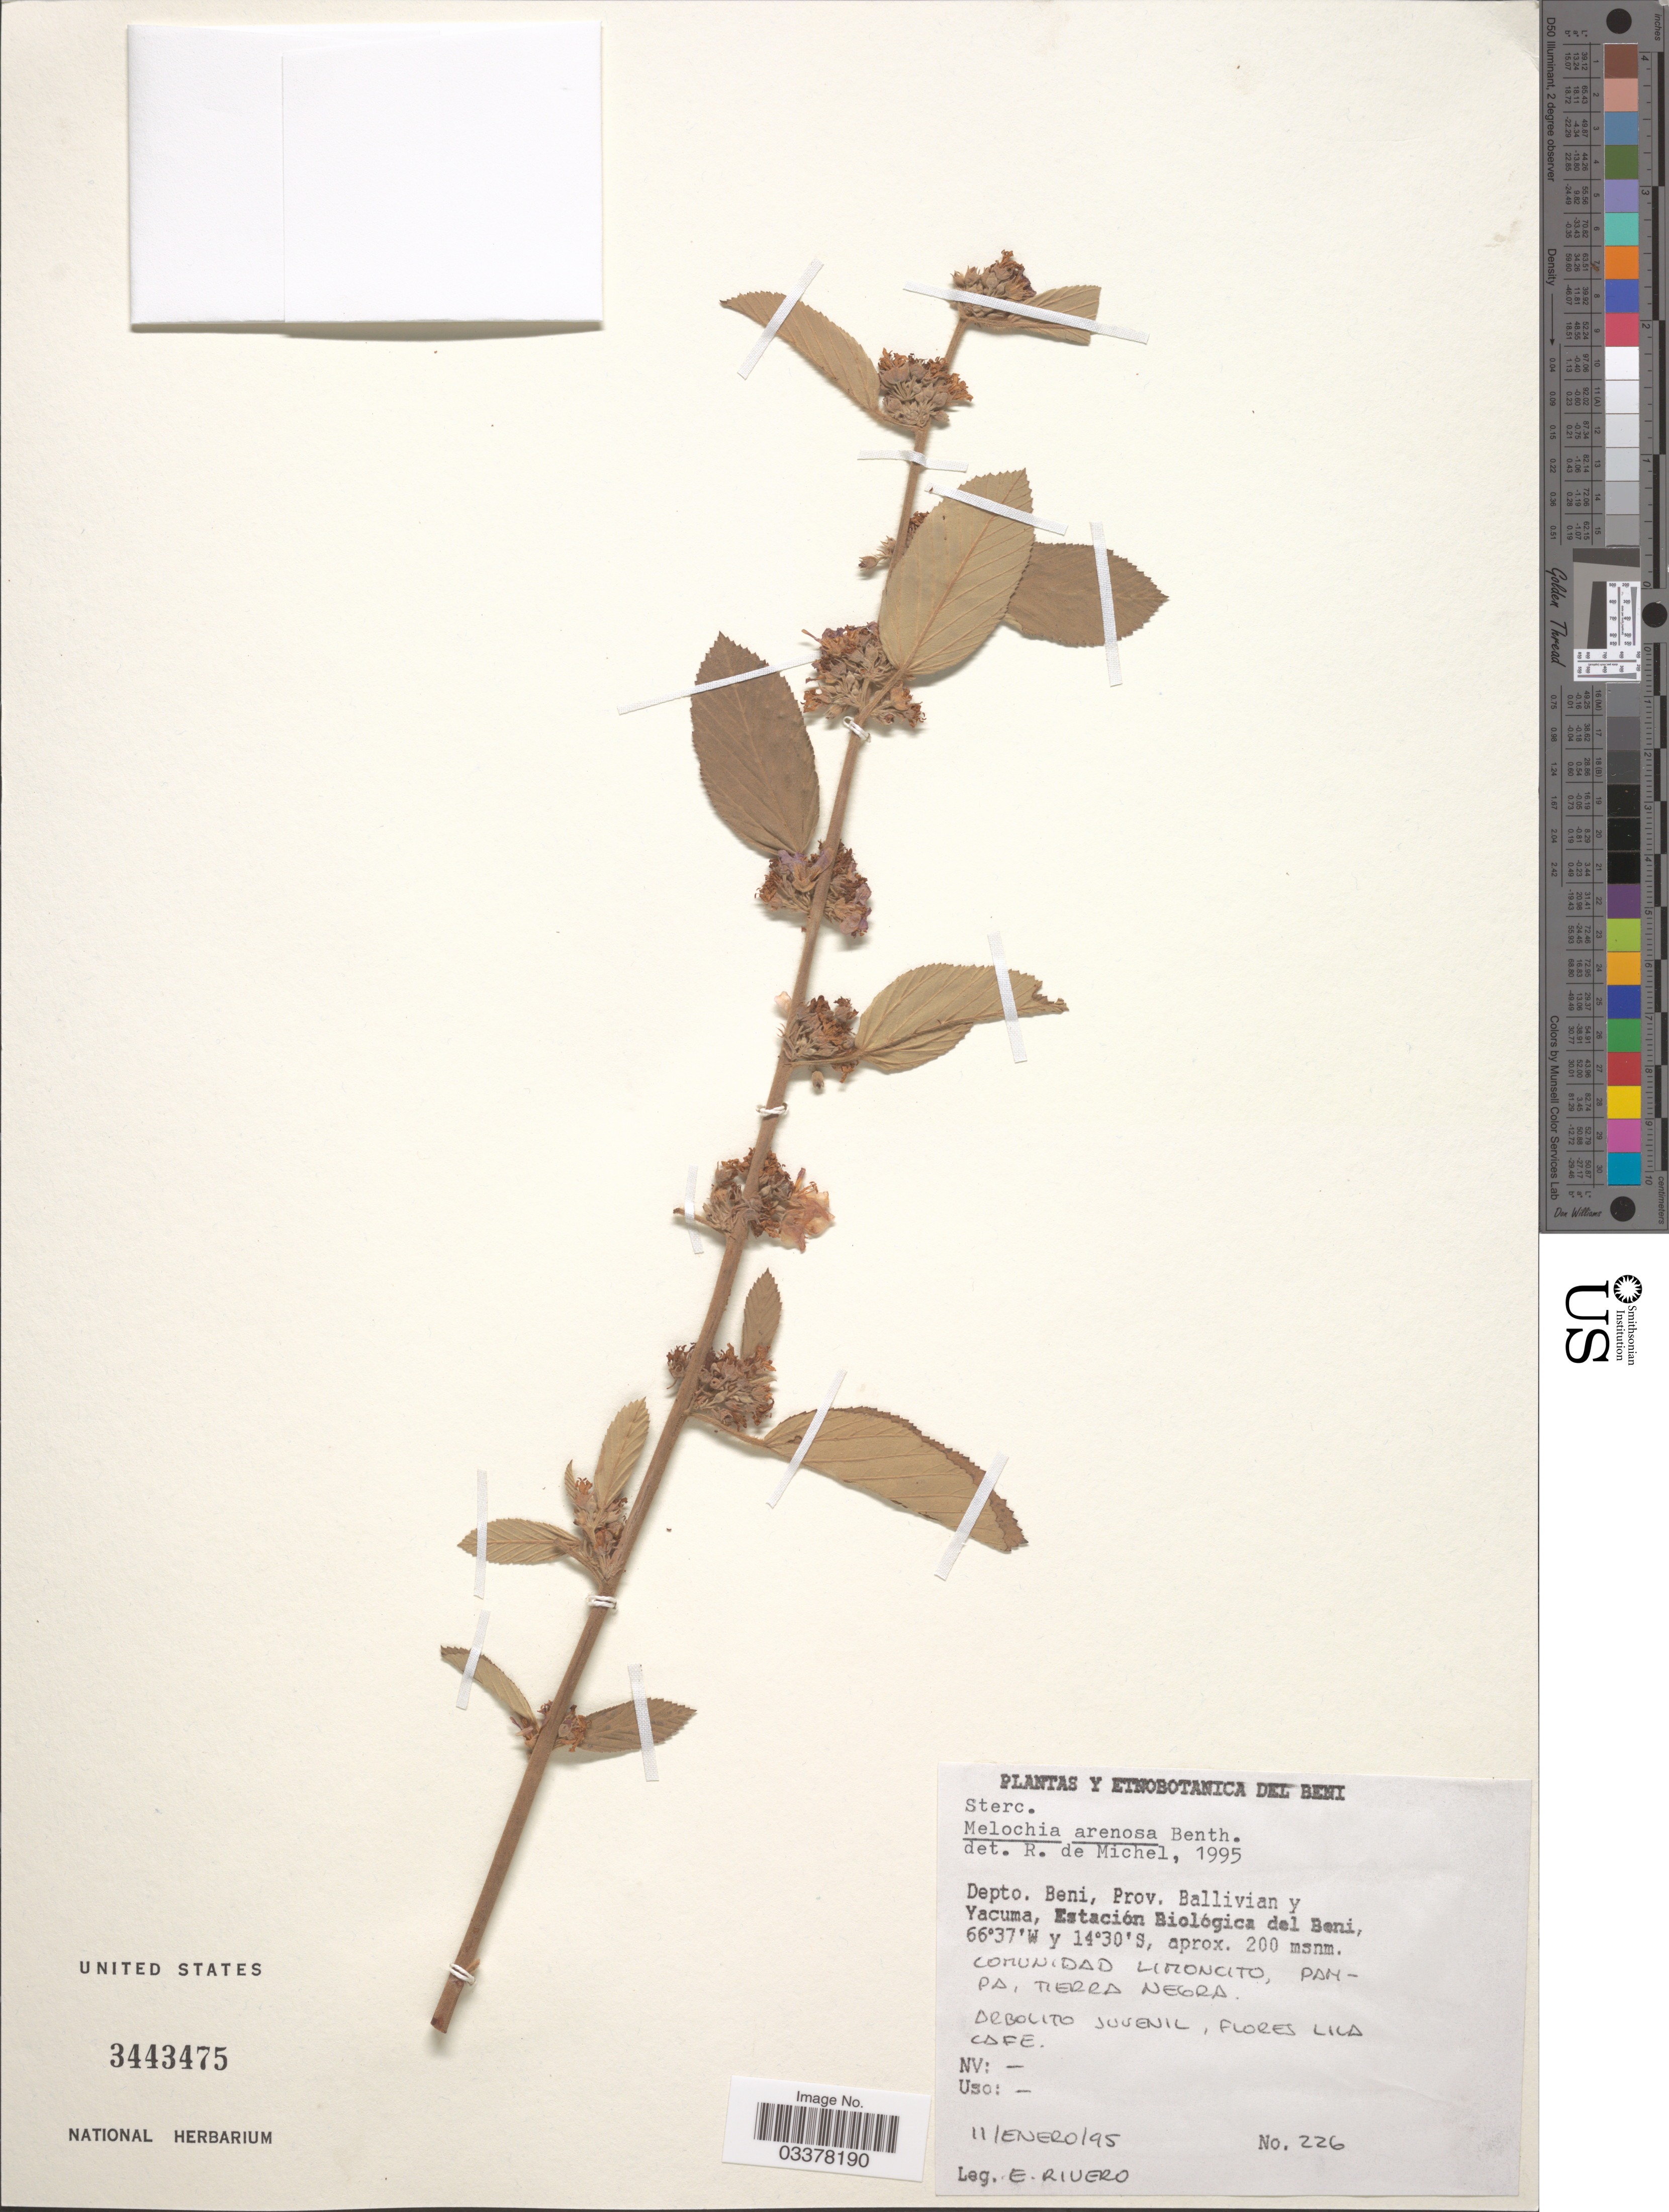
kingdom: Plantae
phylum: Tracheophyta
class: Magnoliopsida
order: Malvales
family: Malvaceae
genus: Melochia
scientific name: Melochia arenosa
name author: Benth.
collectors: E. Rivero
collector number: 226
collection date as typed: Transcribed d/m/y: 11/1/95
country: Bolivia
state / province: Beni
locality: Depto. Beni, Prov. Ballivian y Yacuma, Estación Biológica del Beni, comunidad Limoncito, Pampa, Tierra Negra.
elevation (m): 200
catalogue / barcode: US 3443475